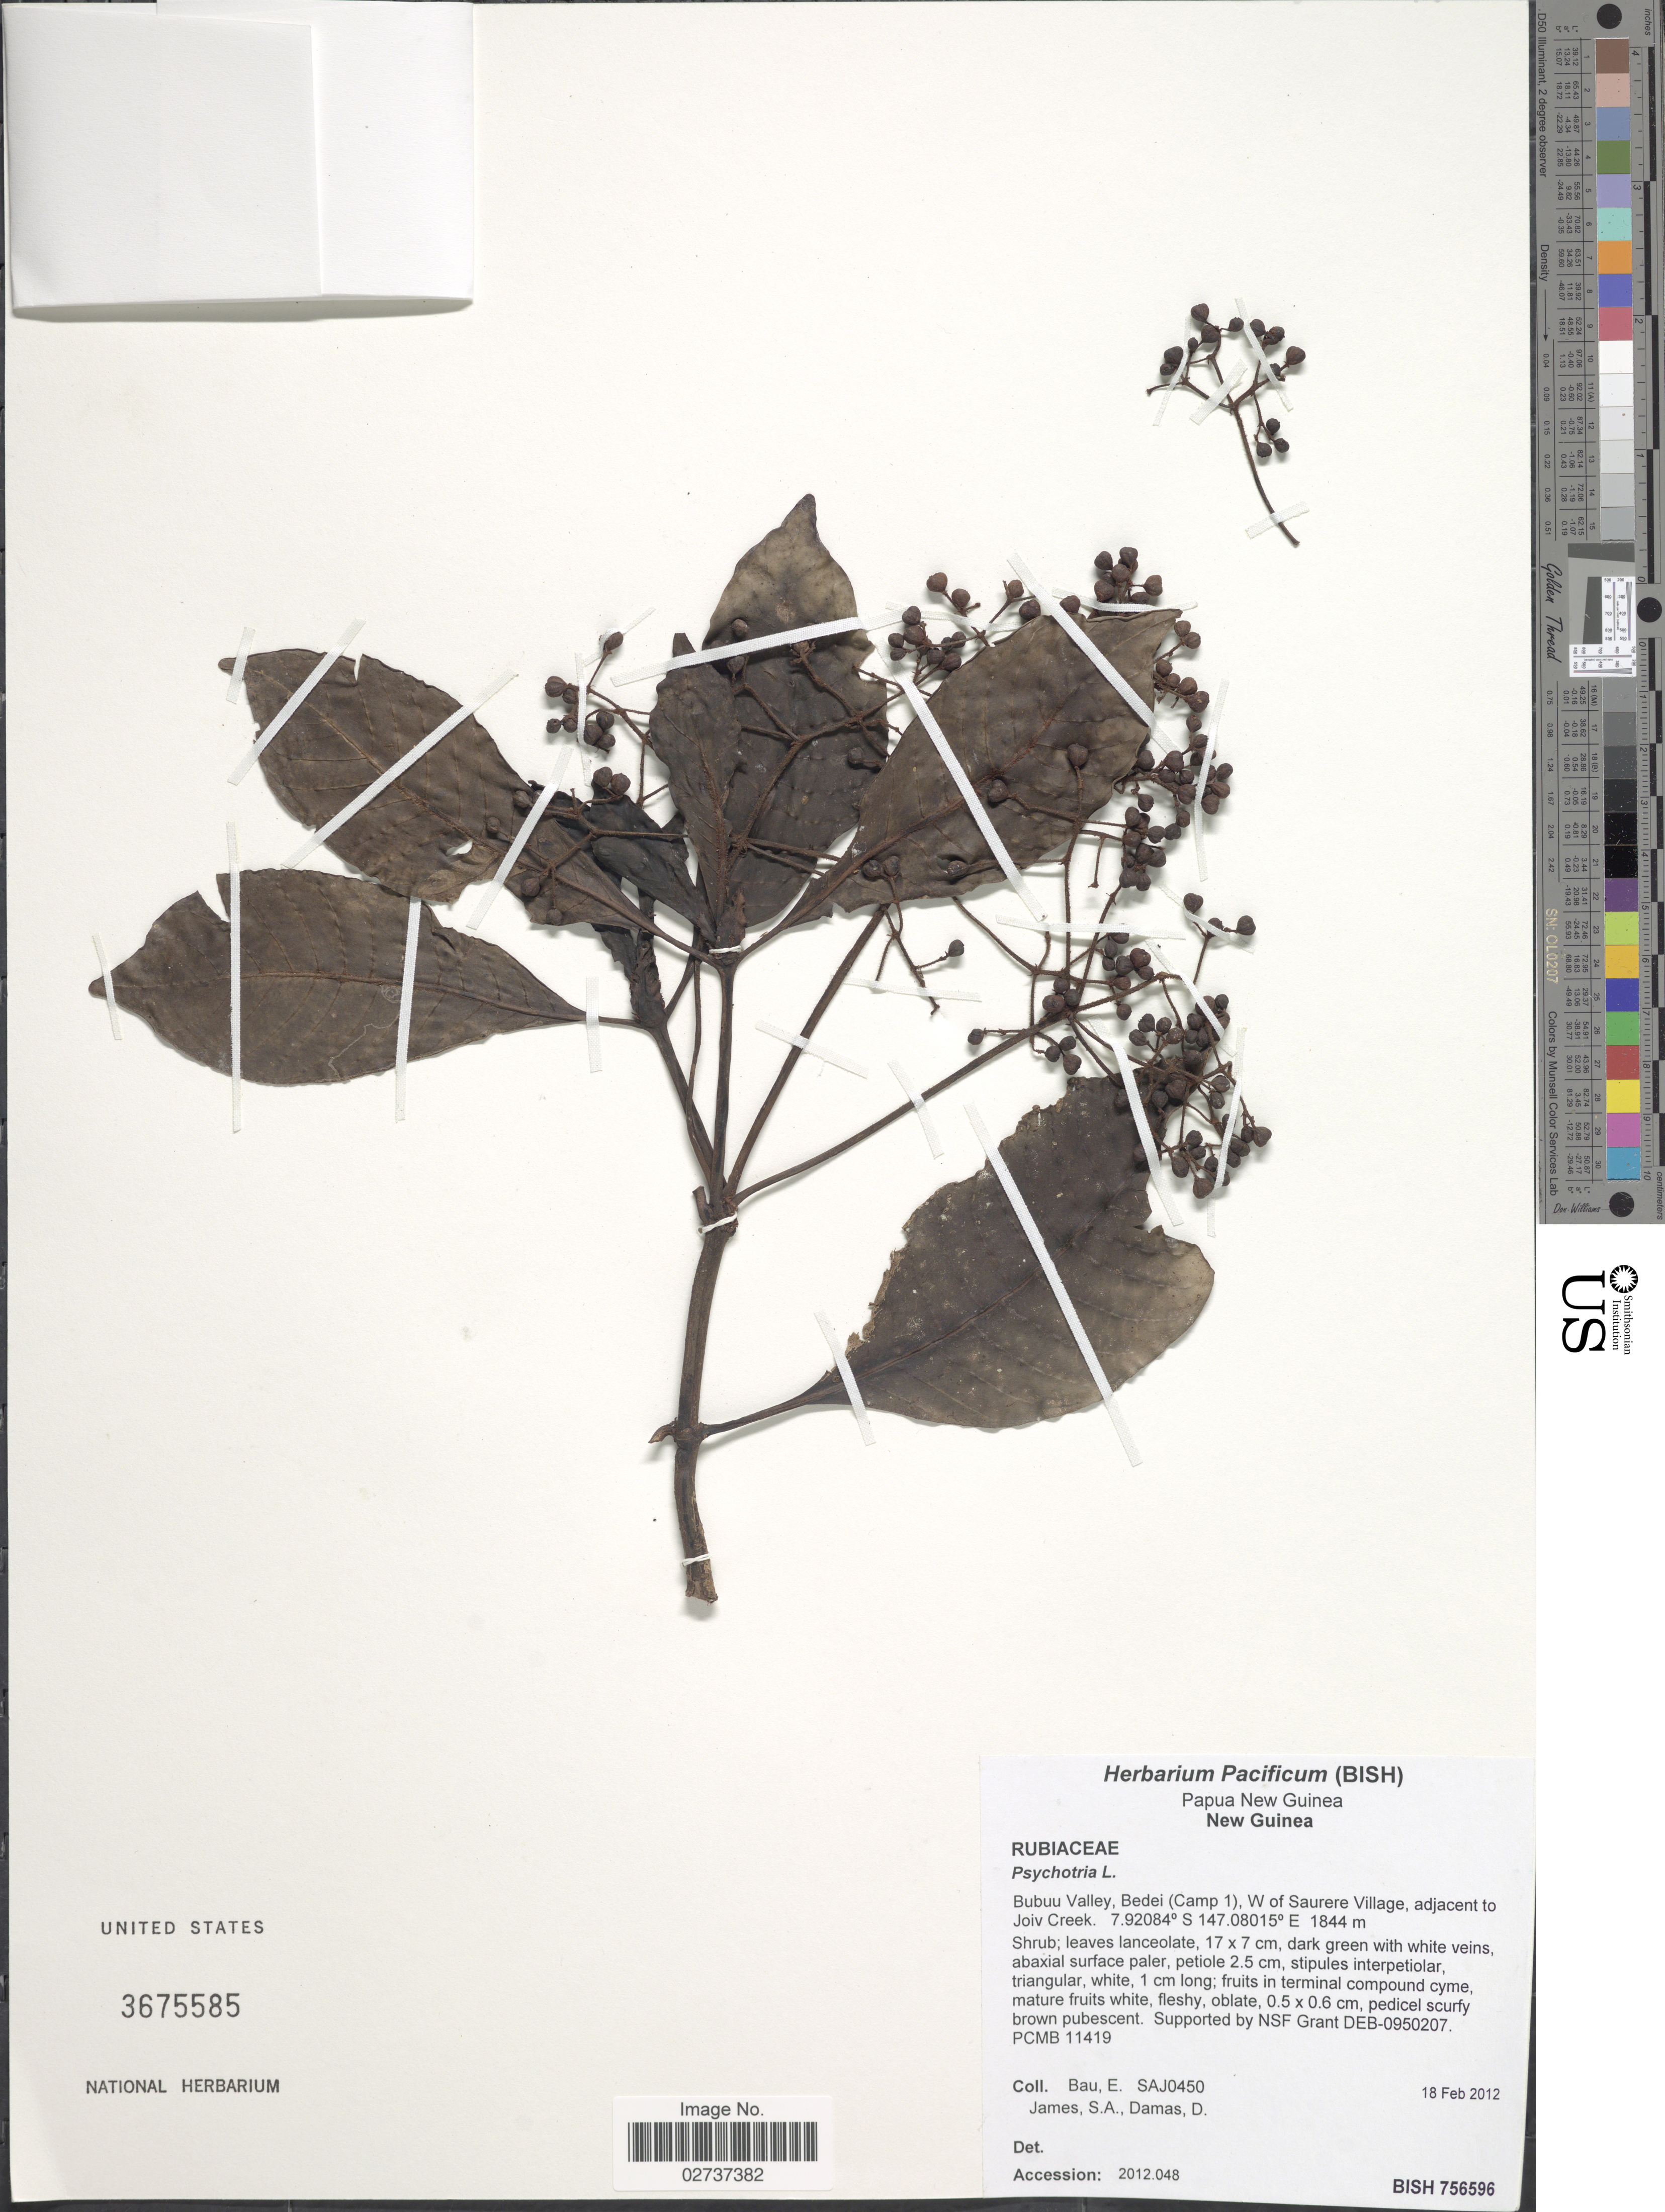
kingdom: Plantae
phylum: Tracheophyta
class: Magnoliopsida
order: Gentianales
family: Rubiaceae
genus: Psychotria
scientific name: Psychotria sp.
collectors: E. Bau, S. James & D. Damas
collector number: SAJ0450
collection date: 2012-02-18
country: Papua New Guinea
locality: New Guinea. Bubuu Valley, Bedei (Camp 1), W of Saurere Village, adjacent to Joiv Creek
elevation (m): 1844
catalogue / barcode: US 3675585